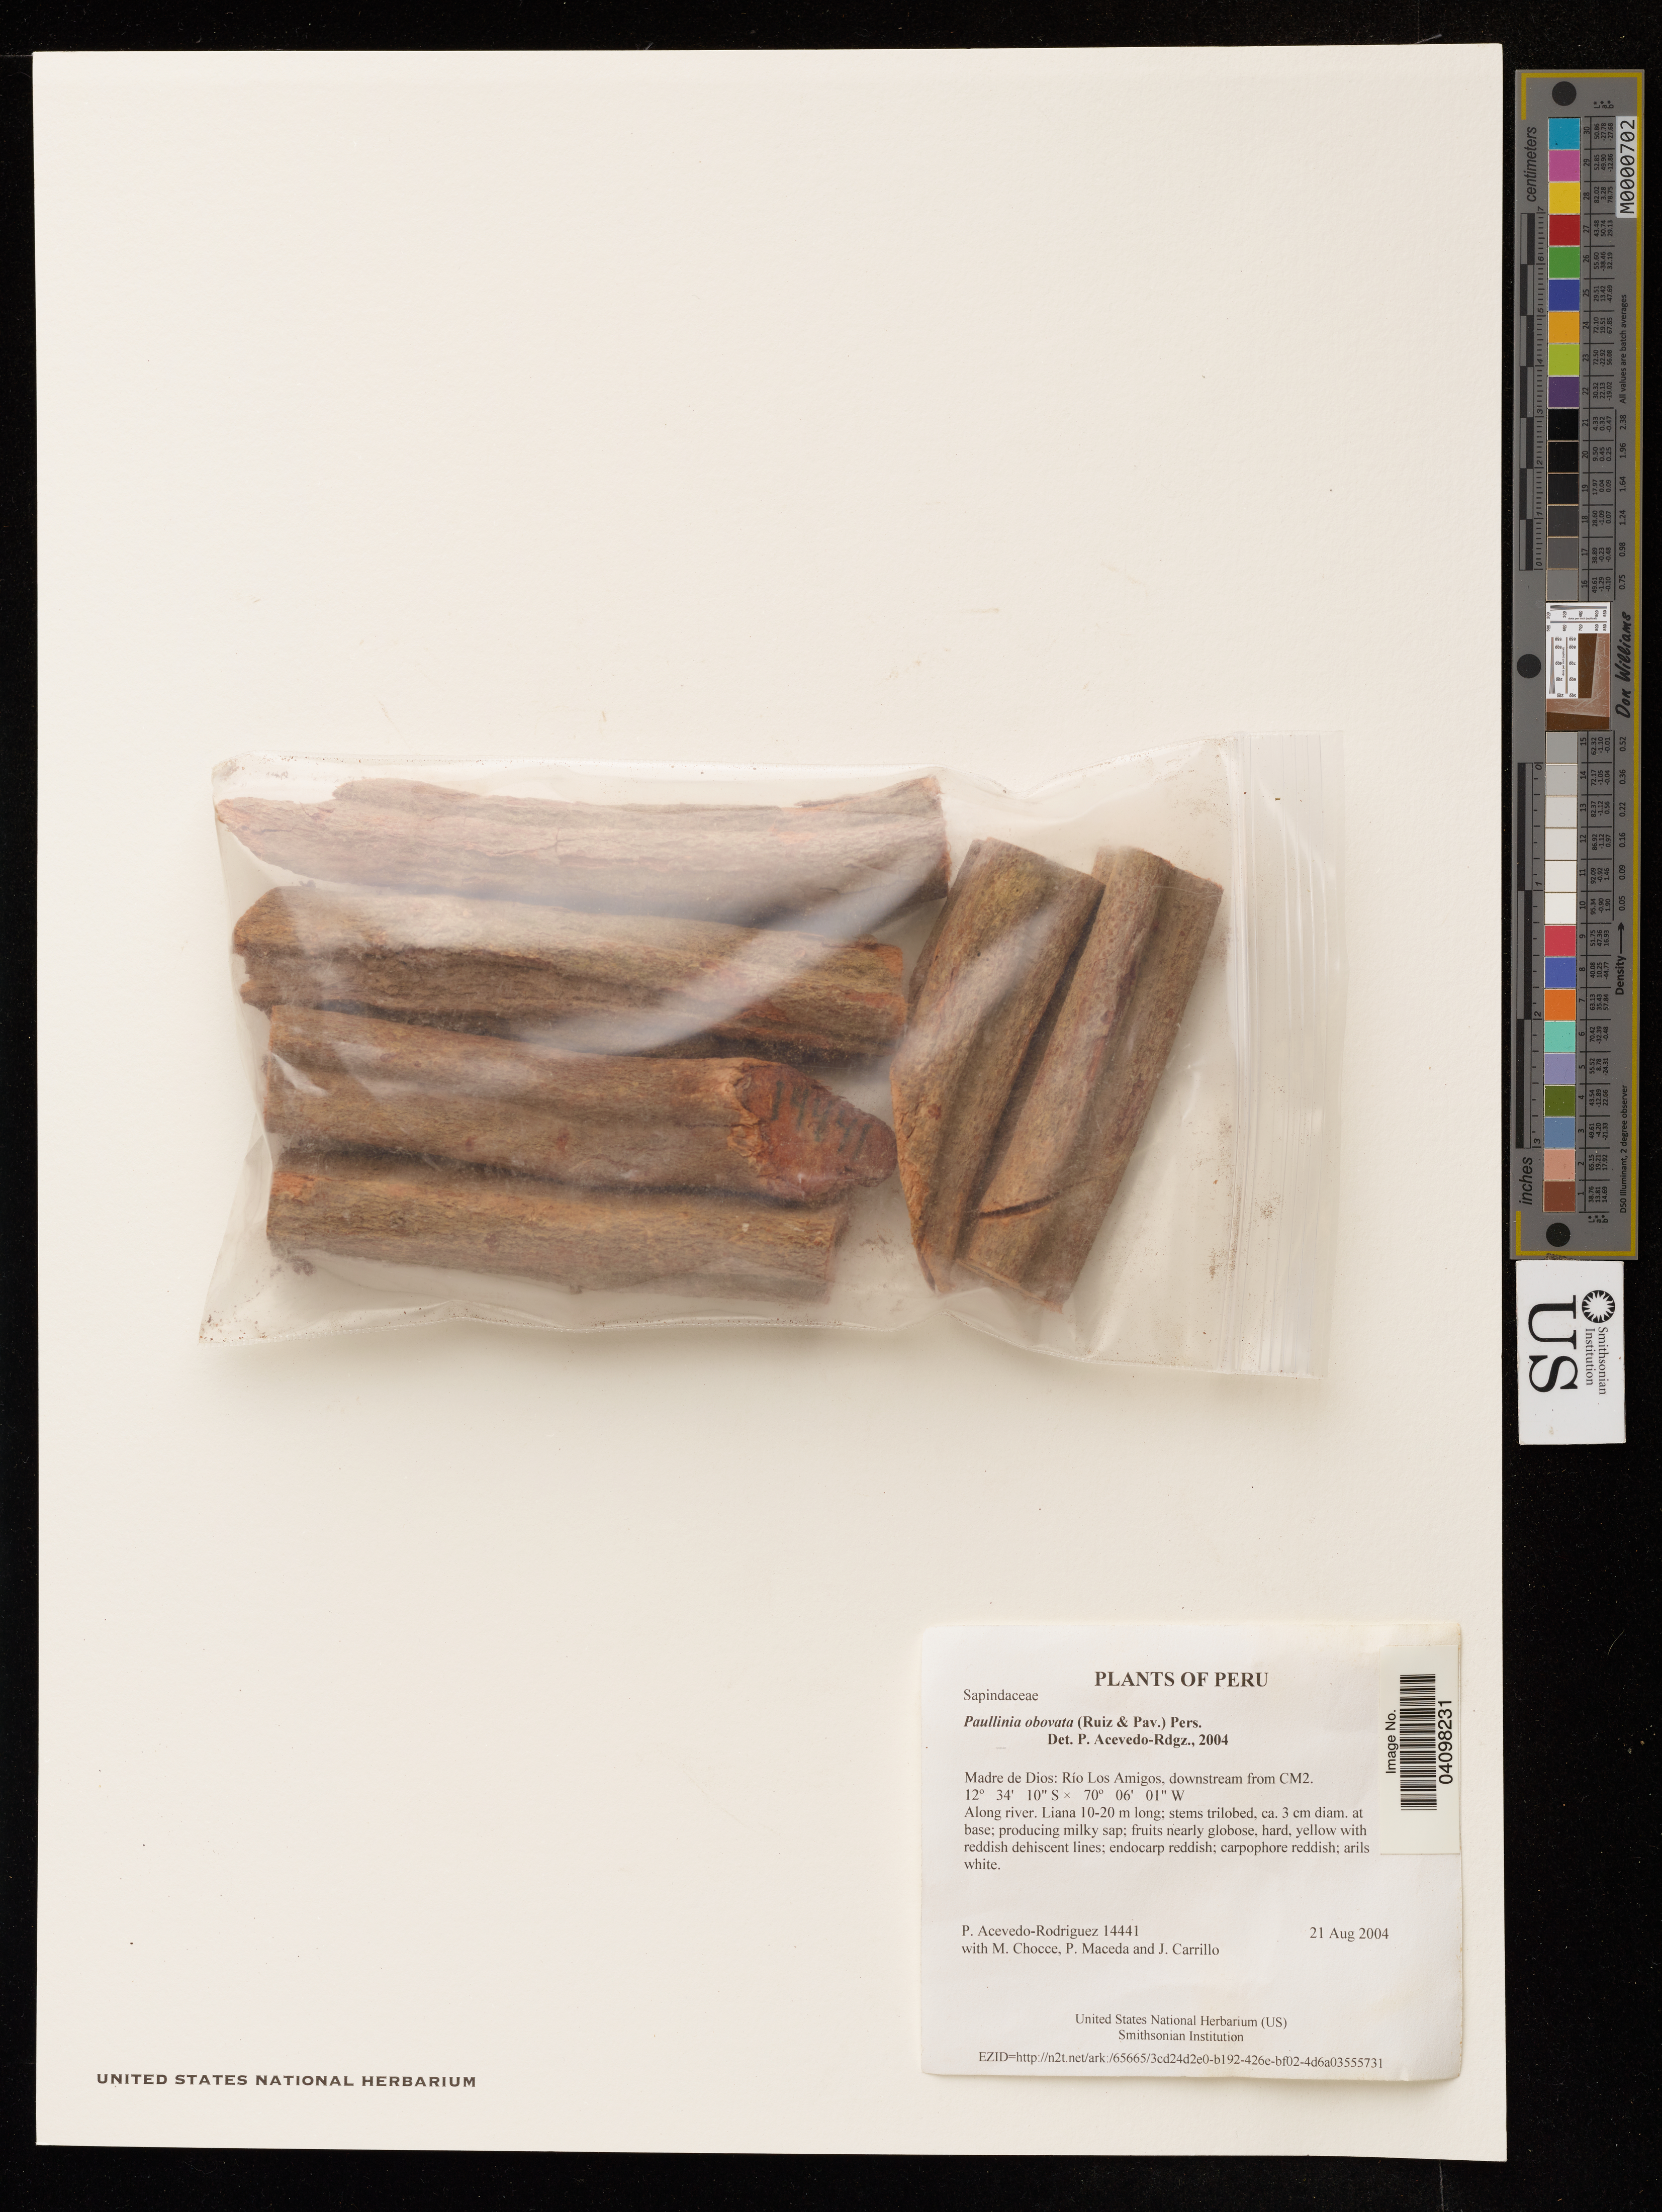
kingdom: Plantae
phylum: Tracheophyta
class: Magnoliopsida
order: Sapindales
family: Sapindaceae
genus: Paullinia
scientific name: Paullinia obovata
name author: (Ruiz & Pav.) Pers.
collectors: P. Acevedo-Rodr., M. Chocce, P. Maceda & J. Carrillo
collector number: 14441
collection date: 2004-08-21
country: Peru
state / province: Madre de Dios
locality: Río Los Amigos, downstream from CM2.